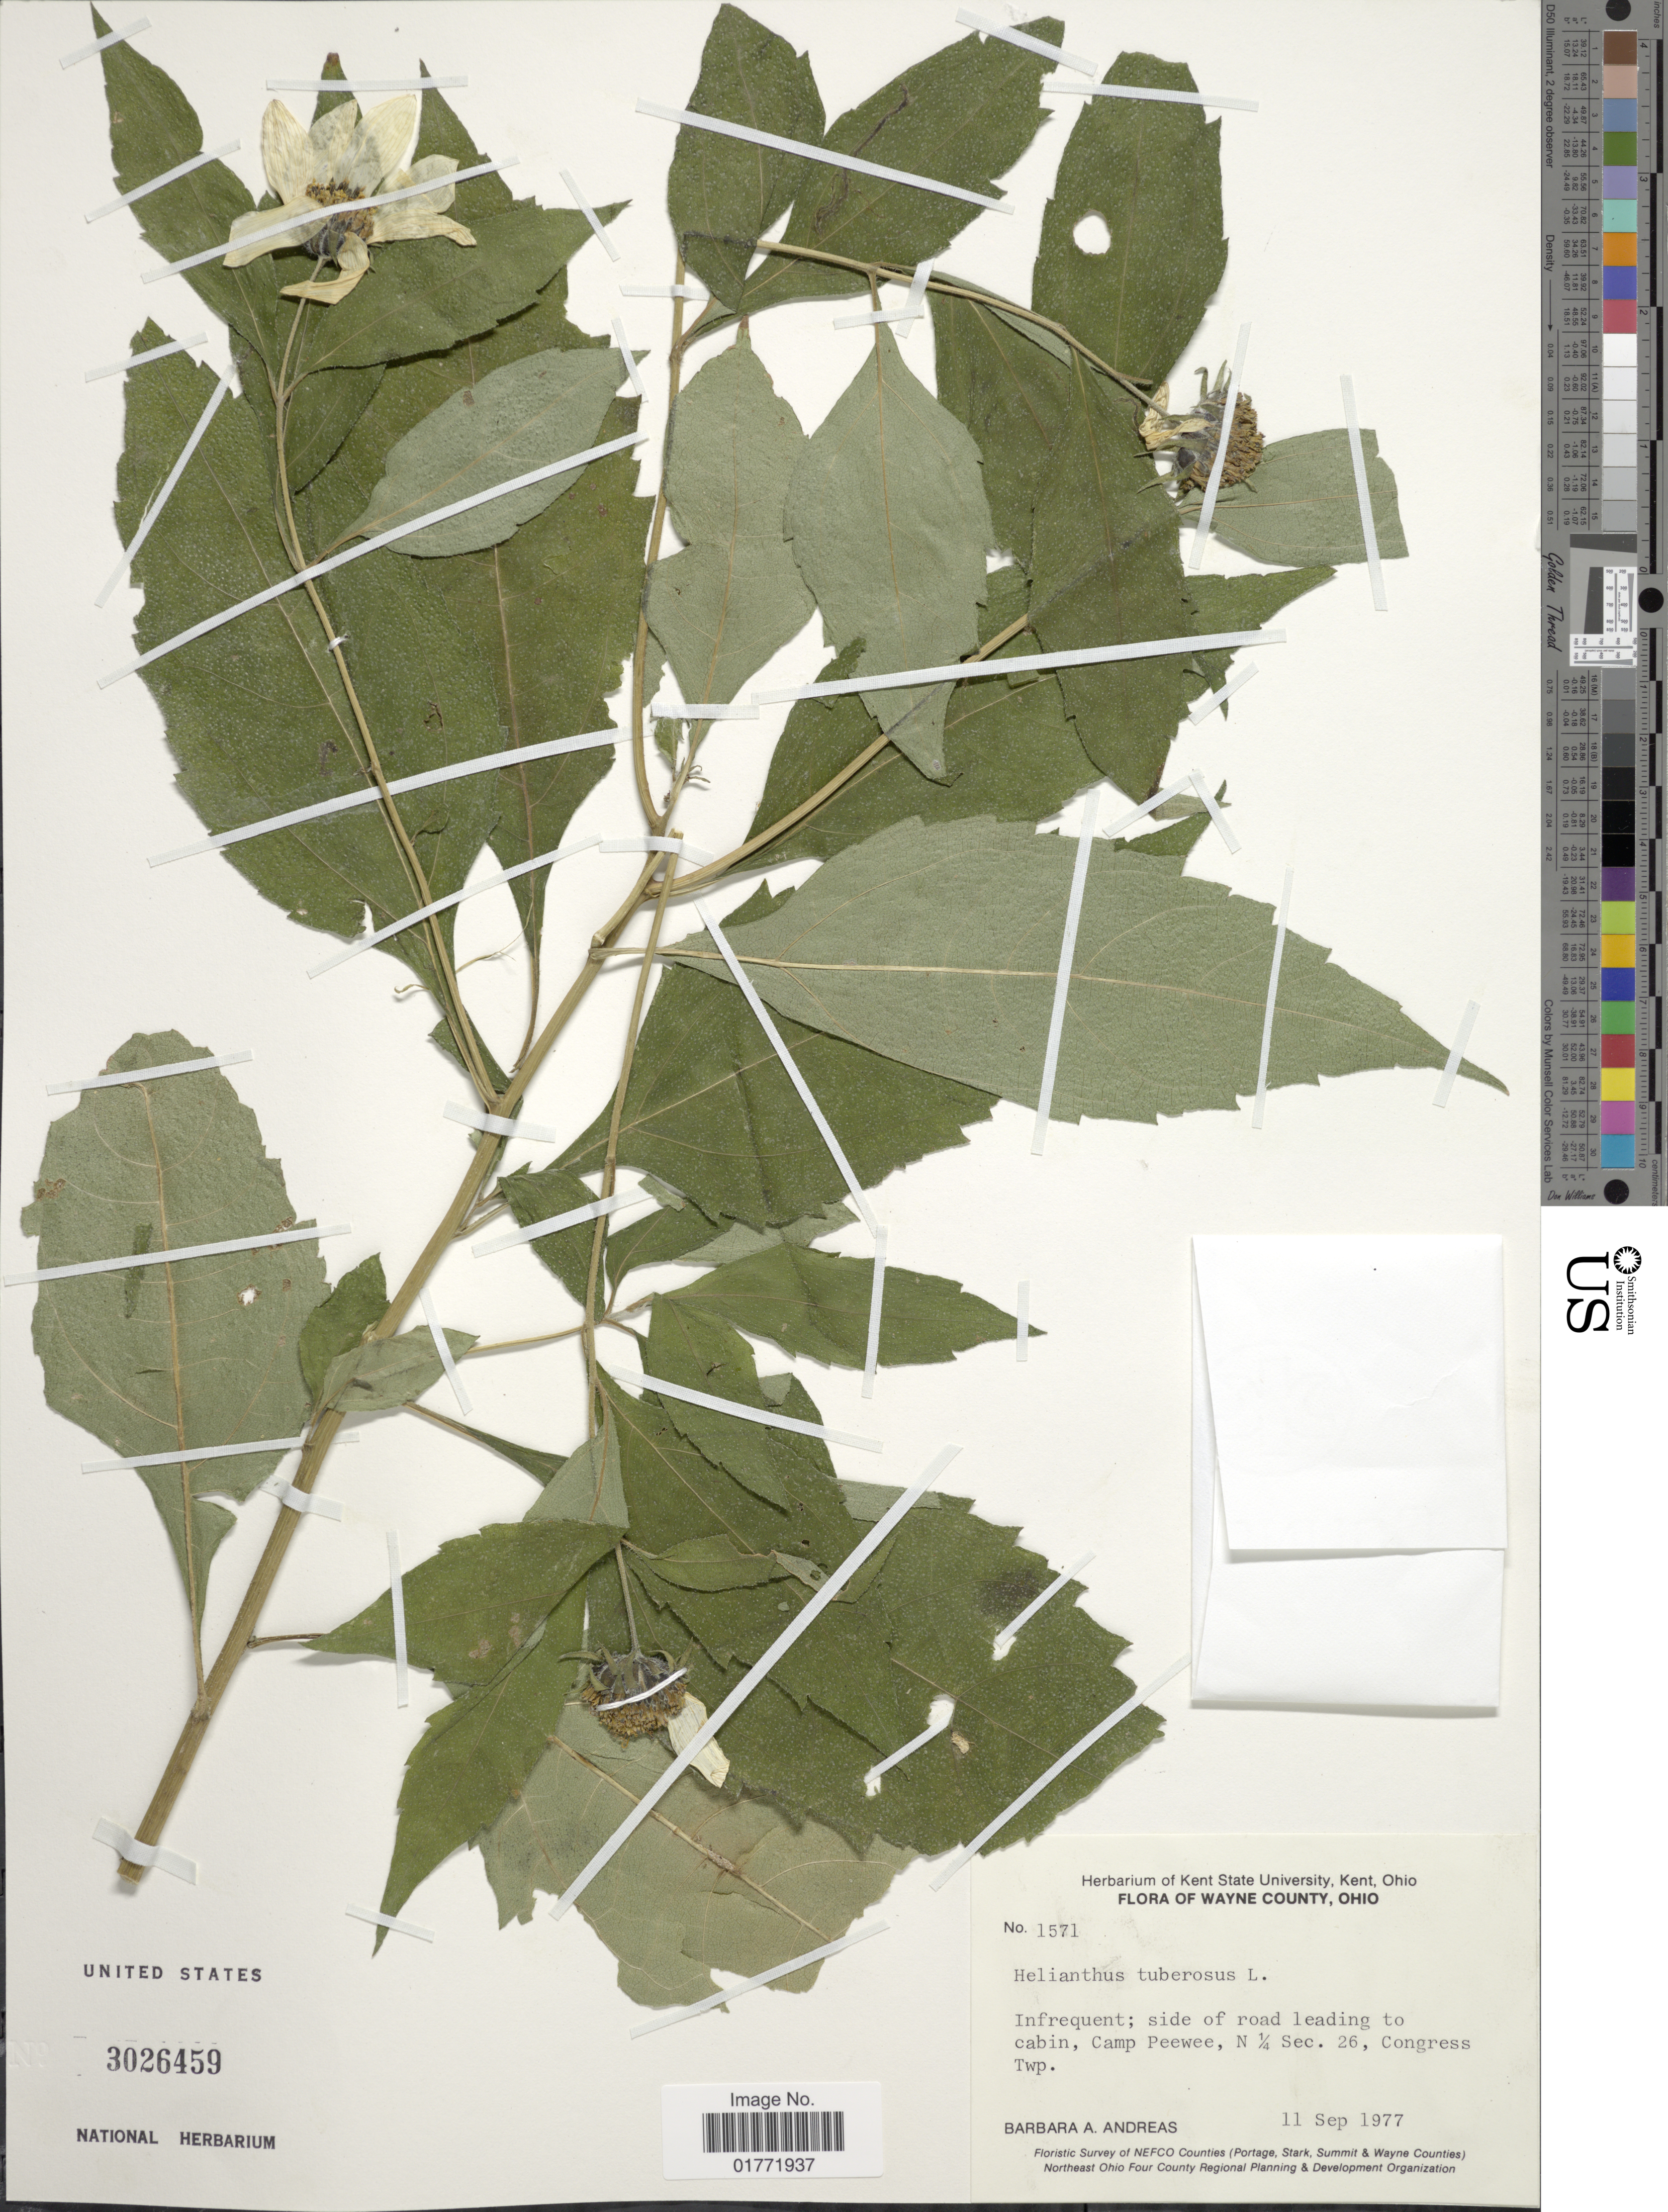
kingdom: Plantae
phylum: Tracheophyta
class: Magnoliopsida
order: Asterales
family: Asteraceae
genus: Helianthus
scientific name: Helianthus tuberosus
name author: L.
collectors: B. A. Andreas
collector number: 1571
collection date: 1977-09-11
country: United States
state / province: Ohio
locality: Wayne County, Ohio. Side of road leading to Cabin, Camp Peewee, N ¼ Sec. 26, Congress Twp.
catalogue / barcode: US 3026459